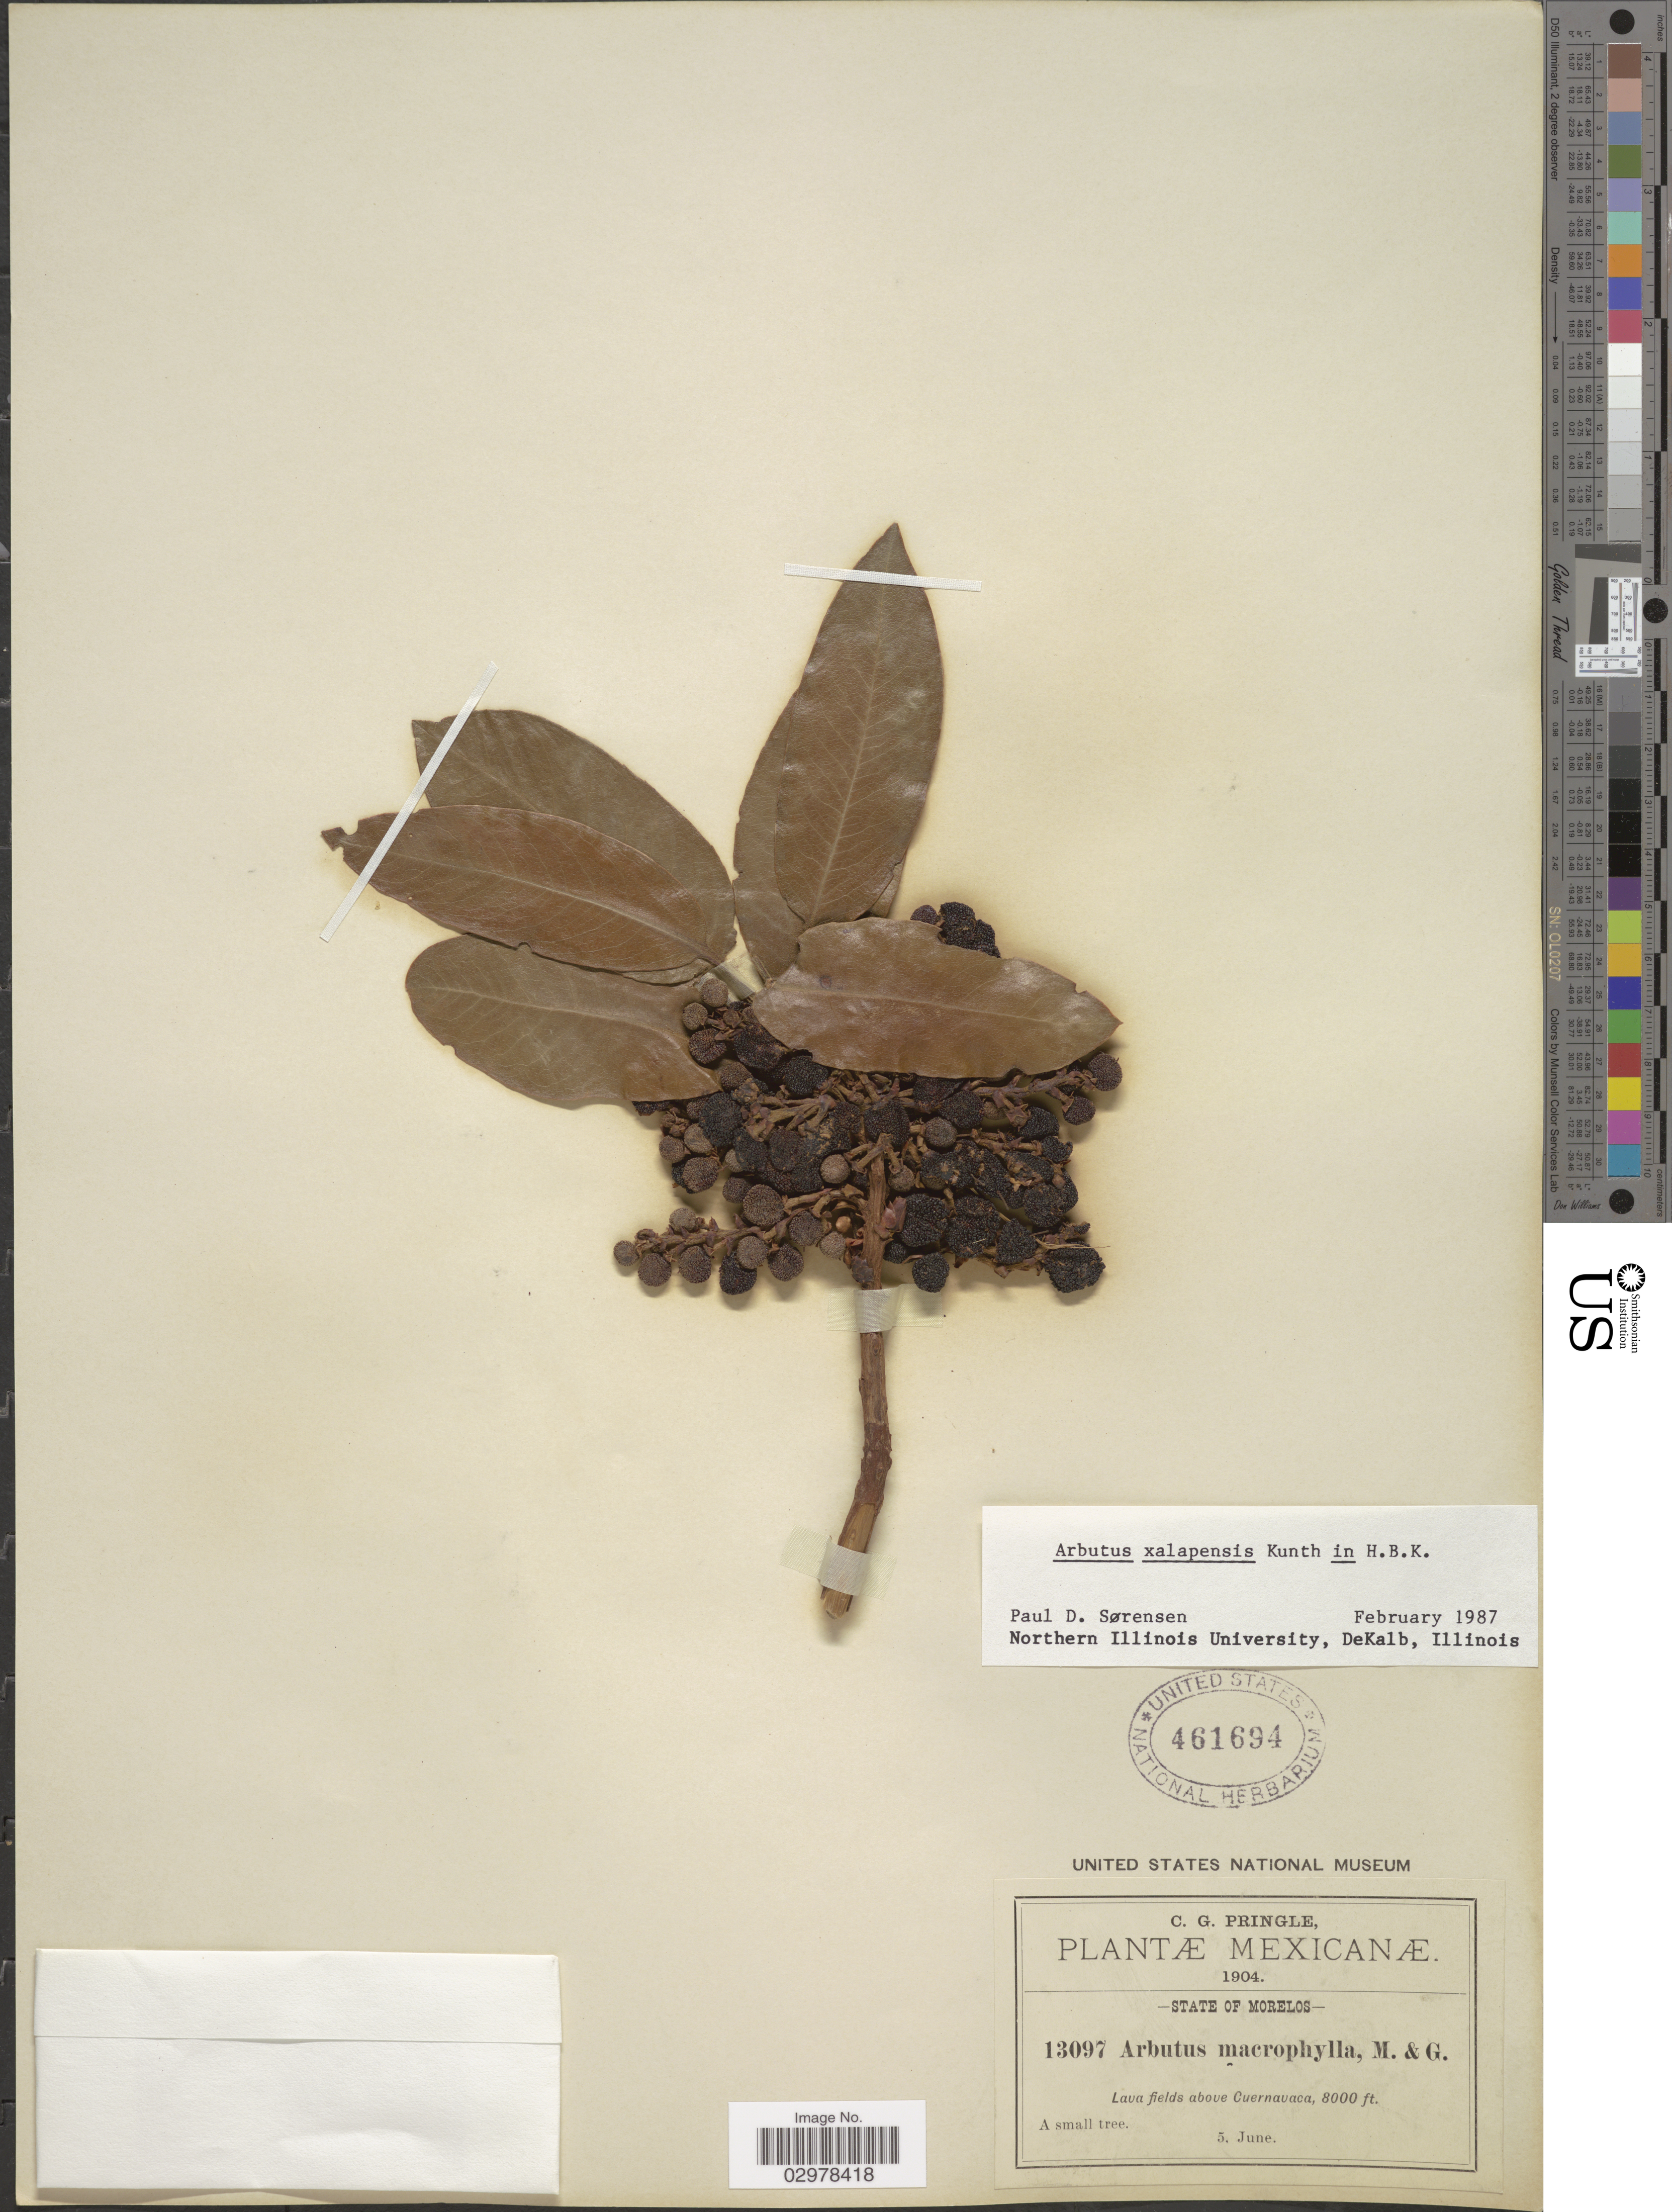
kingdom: Plantae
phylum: Tracheophyta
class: Magnoliopsida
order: Ericales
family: Ericaceae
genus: Arbutus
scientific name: Arbutus xalapensis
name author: Kunth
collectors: C. G. Pringle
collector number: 13097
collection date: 1904-06-05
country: Mexico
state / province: Morelos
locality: Lava fields above Cuernavaca.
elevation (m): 2438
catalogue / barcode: US 461694